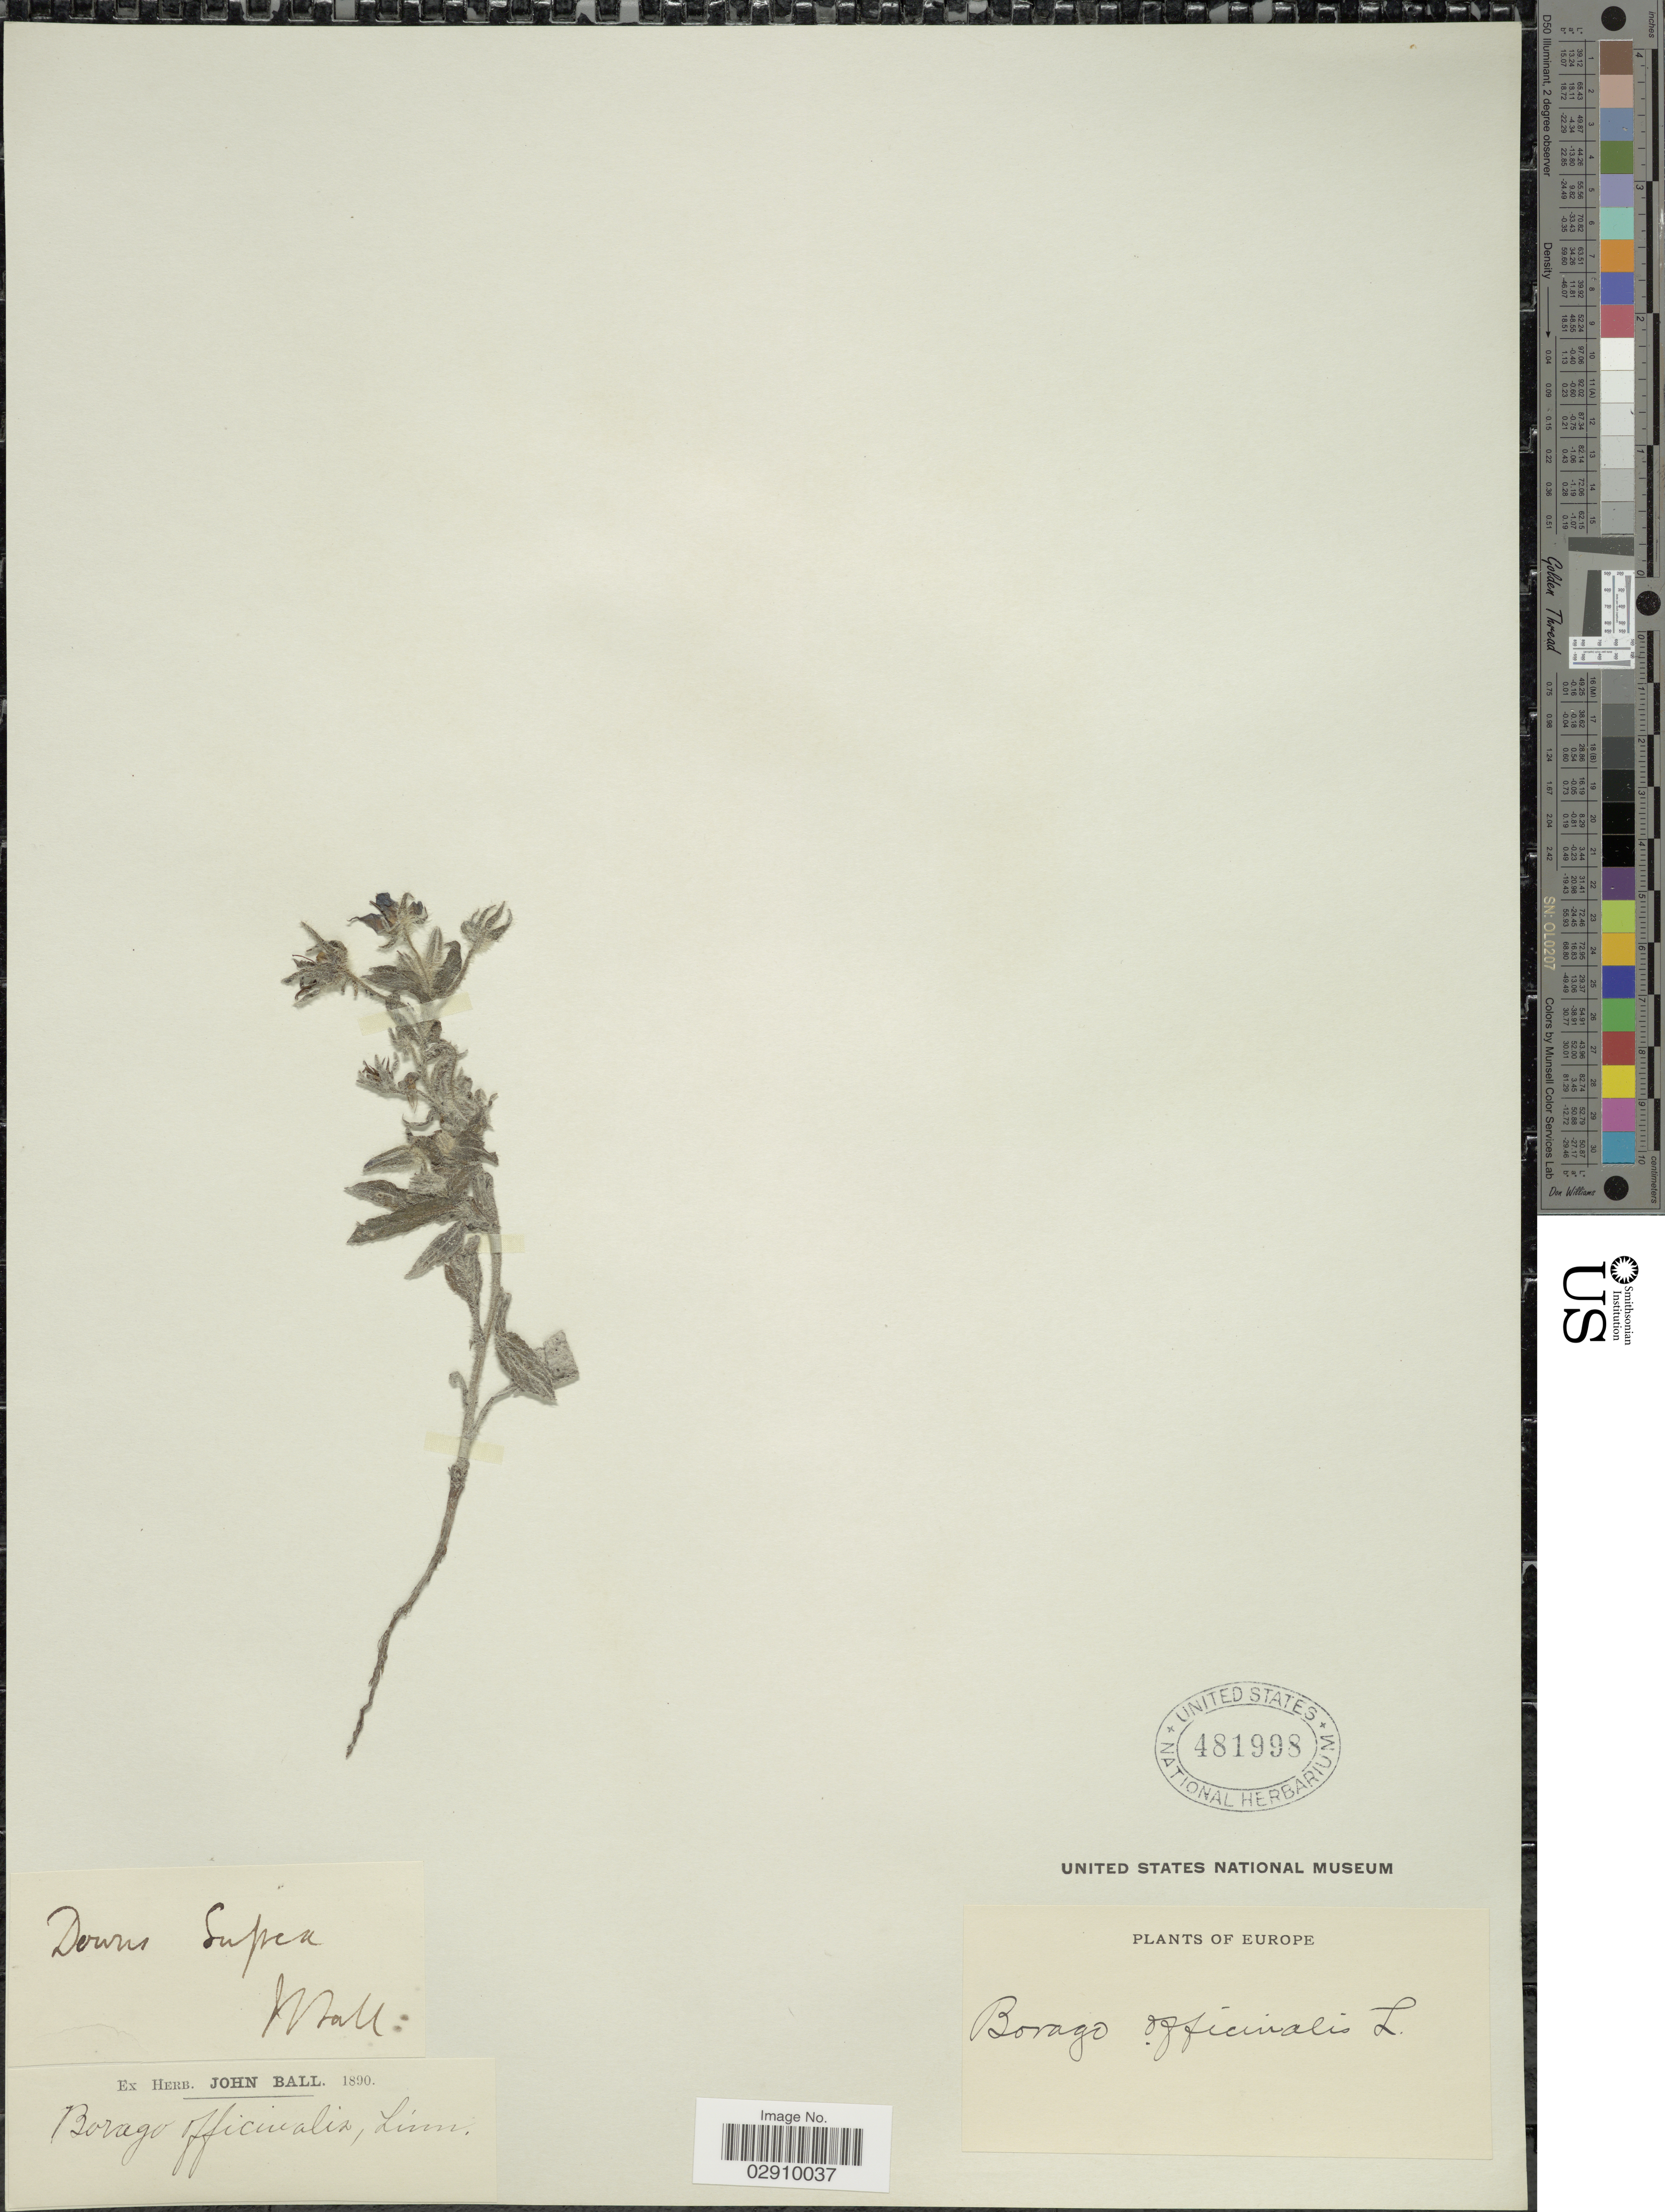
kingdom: Plantae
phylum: Tracheophyta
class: Magnoliopsida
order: Boraginales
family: Boraginaceae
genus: Borago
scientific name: Borago officinalis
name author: L.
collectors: Mall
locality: Downs Supca [interpreted].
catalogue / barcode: US 481998